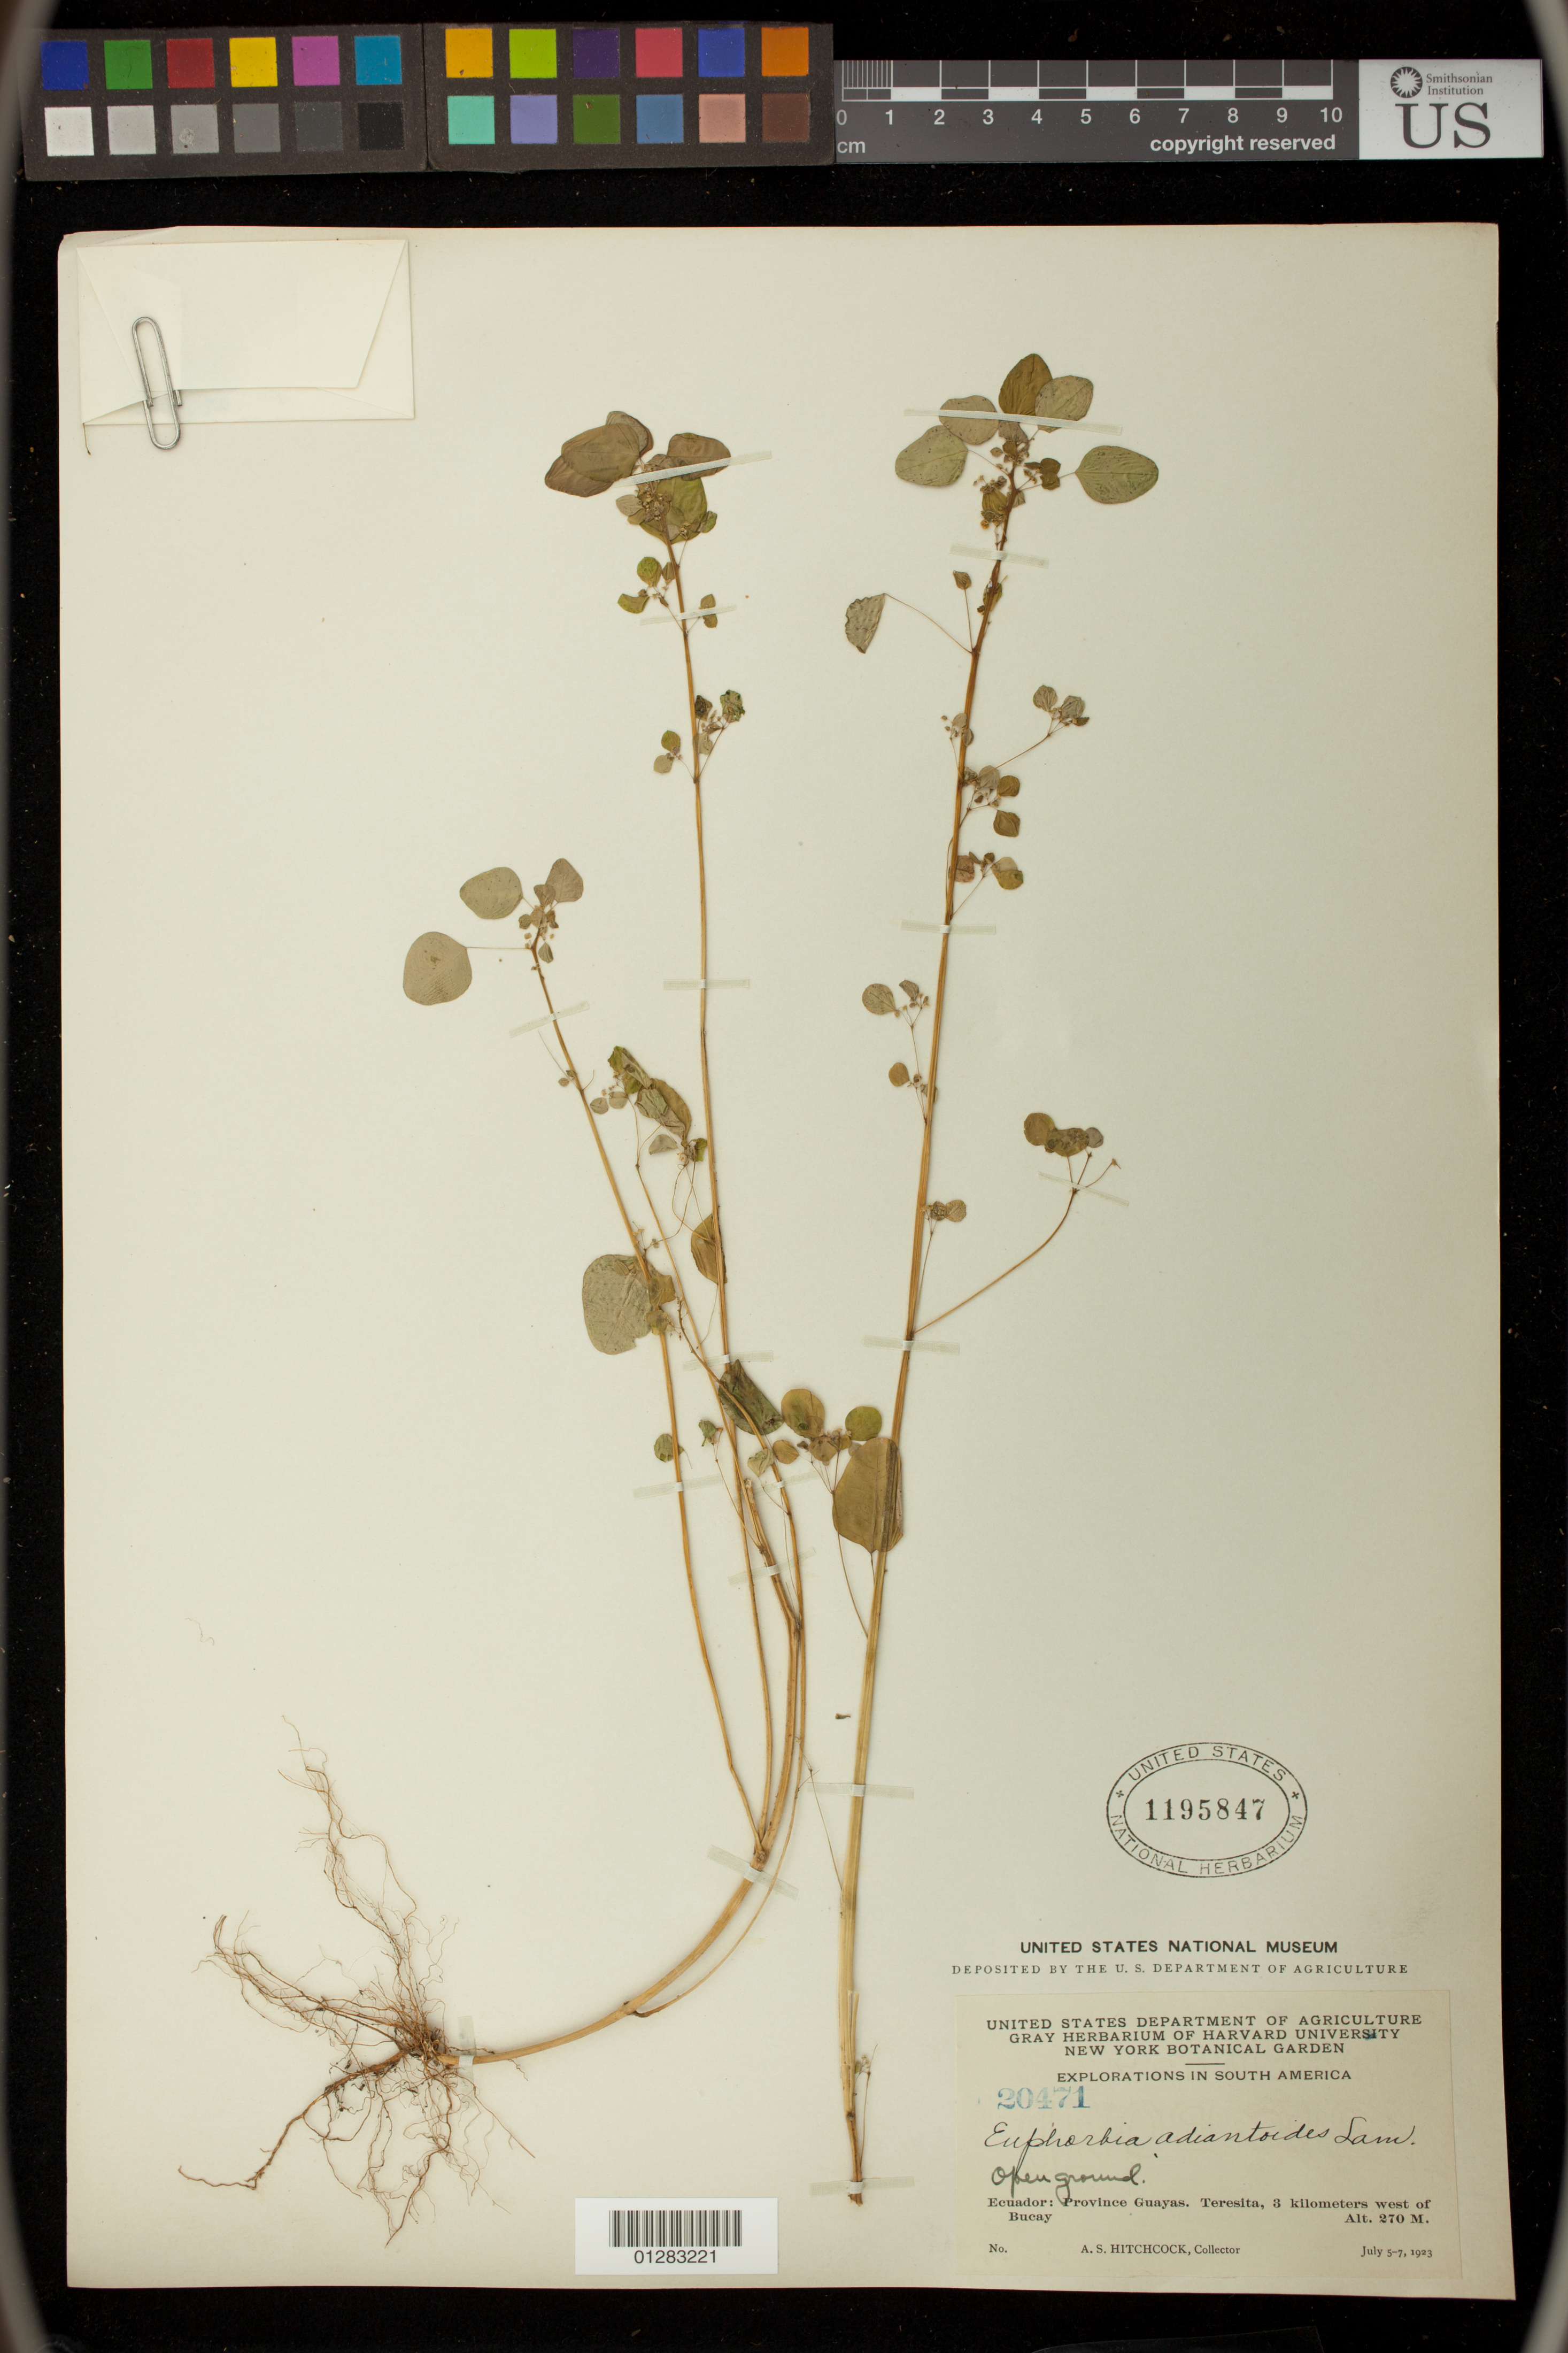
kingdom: Plantae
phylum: Tracheophyta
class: Magnoliopsida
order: Malpighiales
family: Euphorbiaceae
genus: Euphorbia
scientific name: Euphorbia adiantoides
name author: Lam.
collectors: A. S. Hitchcock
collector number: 20471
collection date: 1923-07-05/1923-07-07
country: Ecuador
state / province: Guayas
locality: Teresita, 3 kilometers west of Bucay.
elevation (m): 270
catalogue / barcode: US 1195847